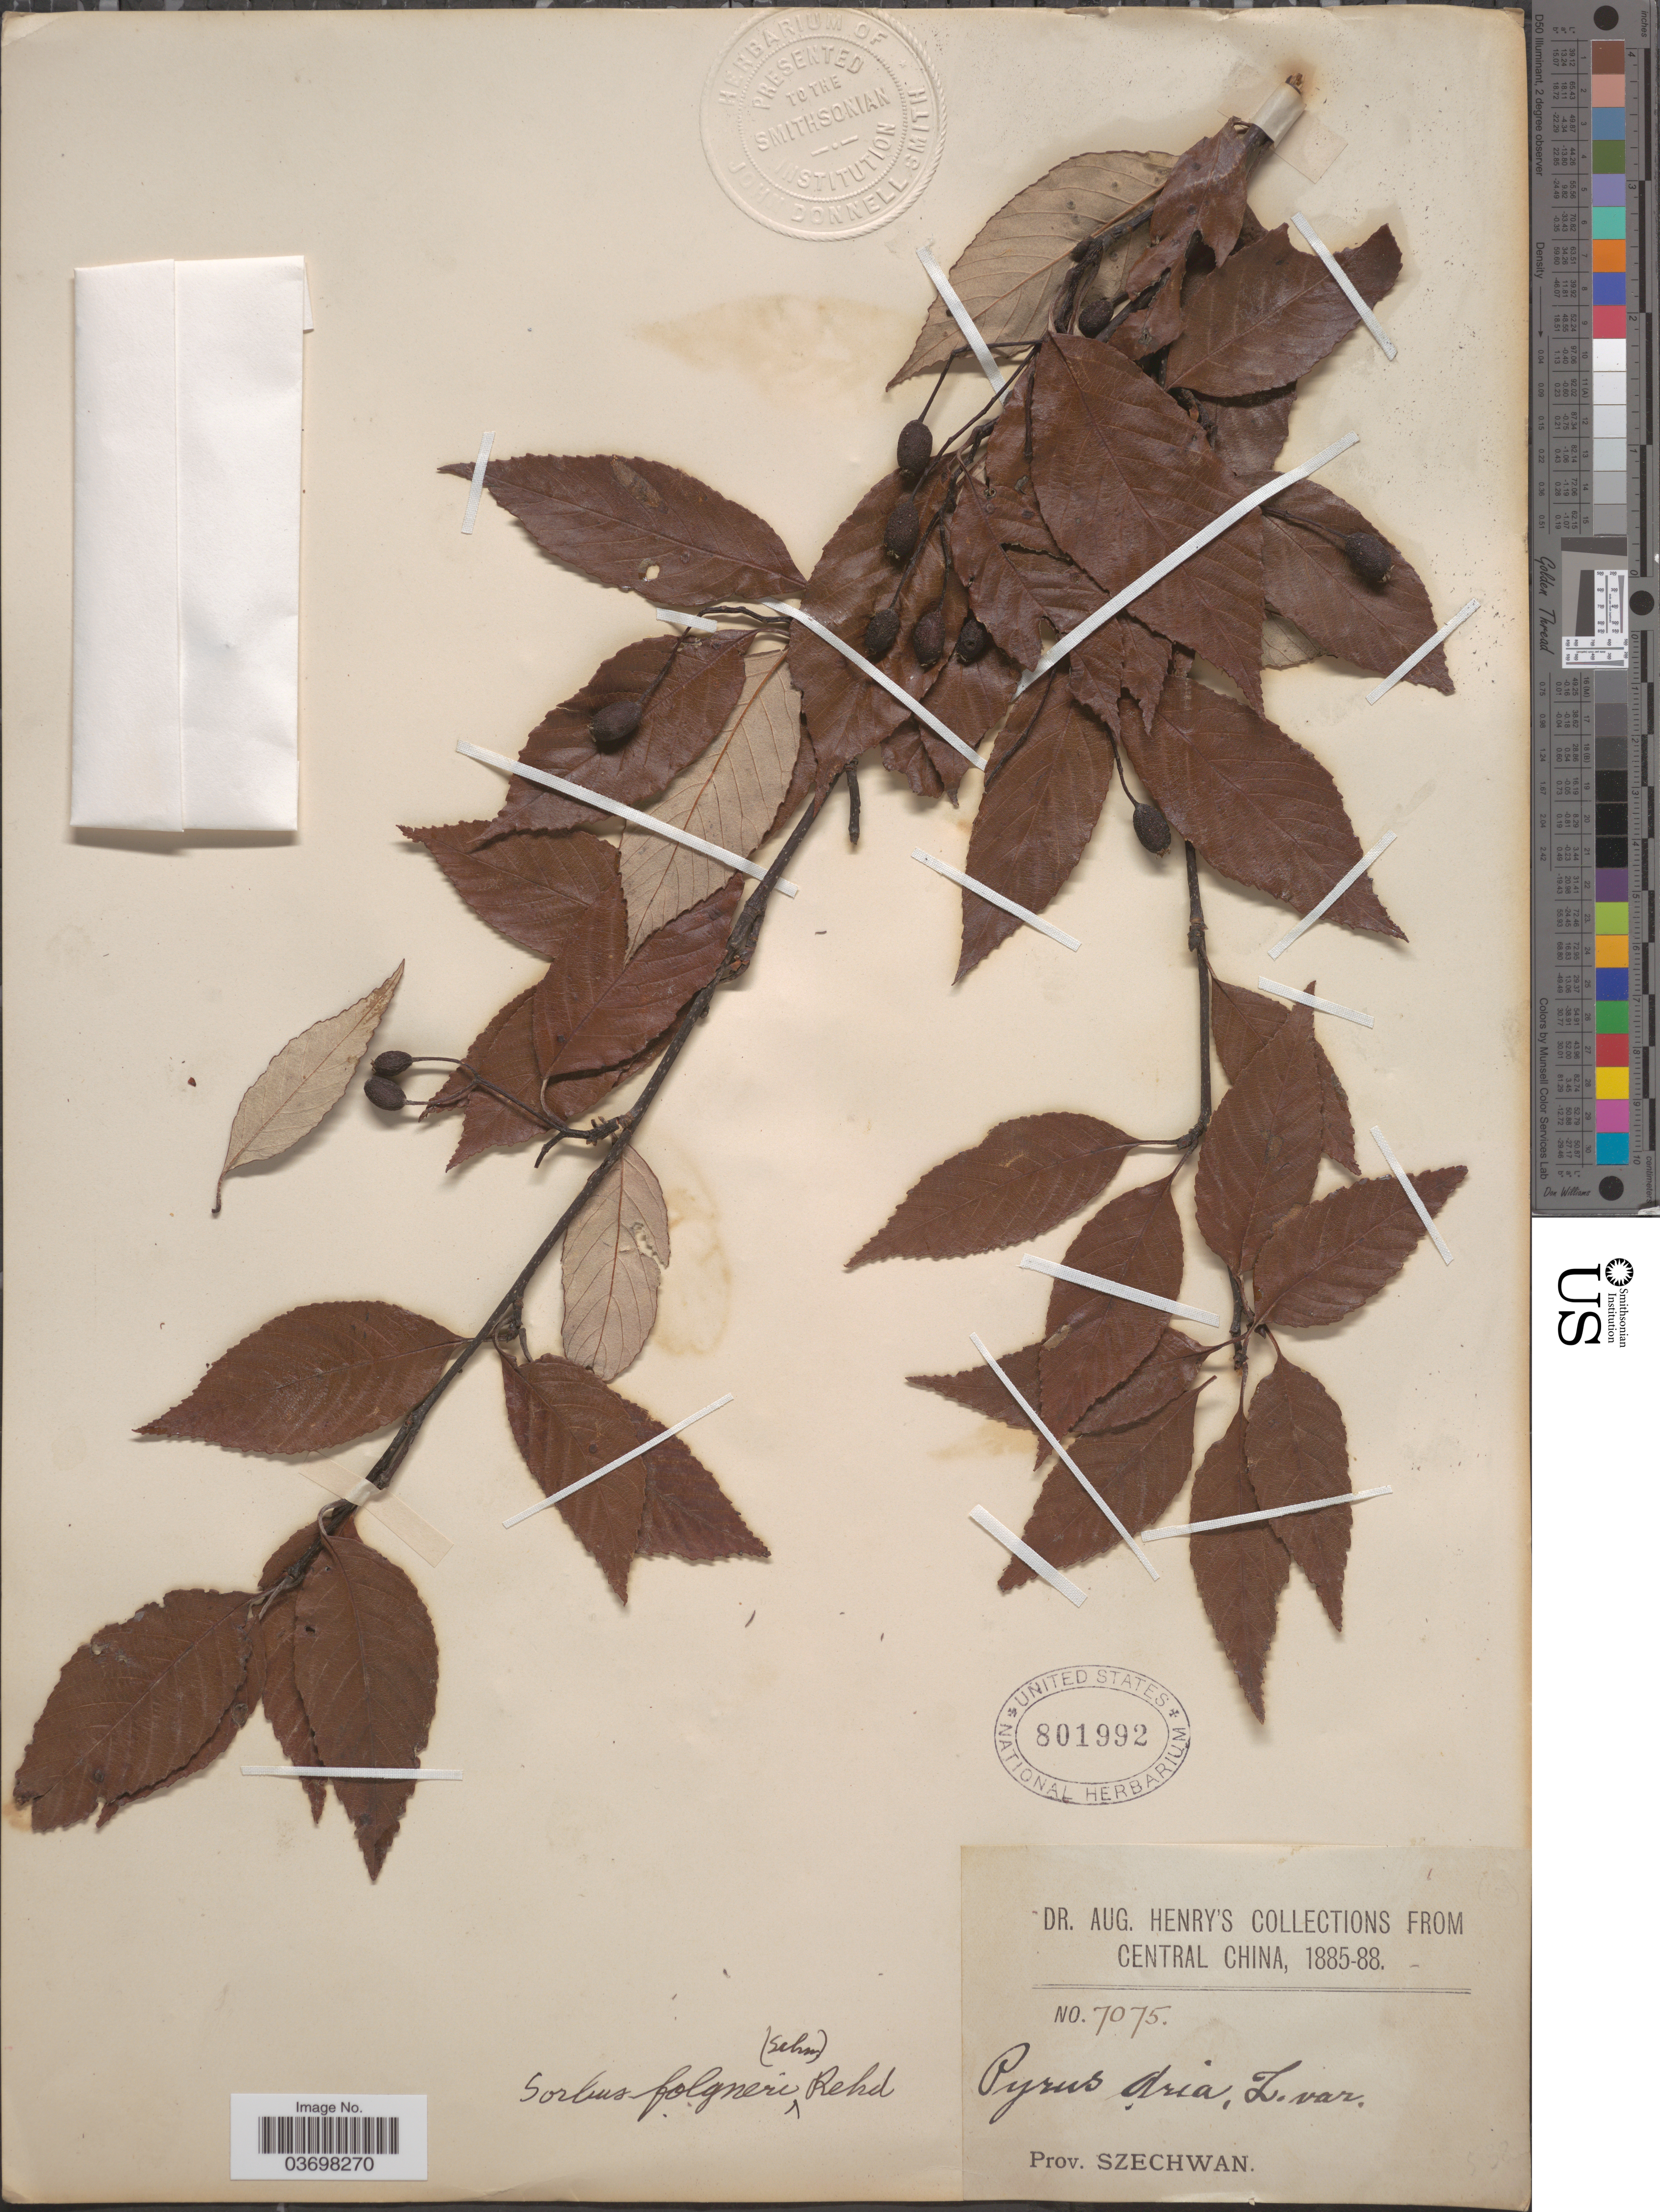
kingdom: Plantae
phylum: Tracheophyta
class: Magnoliopsida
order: Rosales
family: Rosaceae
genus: Sorbus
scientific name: Sorbus folgneri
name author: (C.K. Schneid.) Rehder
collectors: A. Henry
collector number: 7075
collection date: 1885/1888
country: China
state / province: Sichuan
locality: Central China. Prov. Szechwan.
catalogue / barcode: US 801992